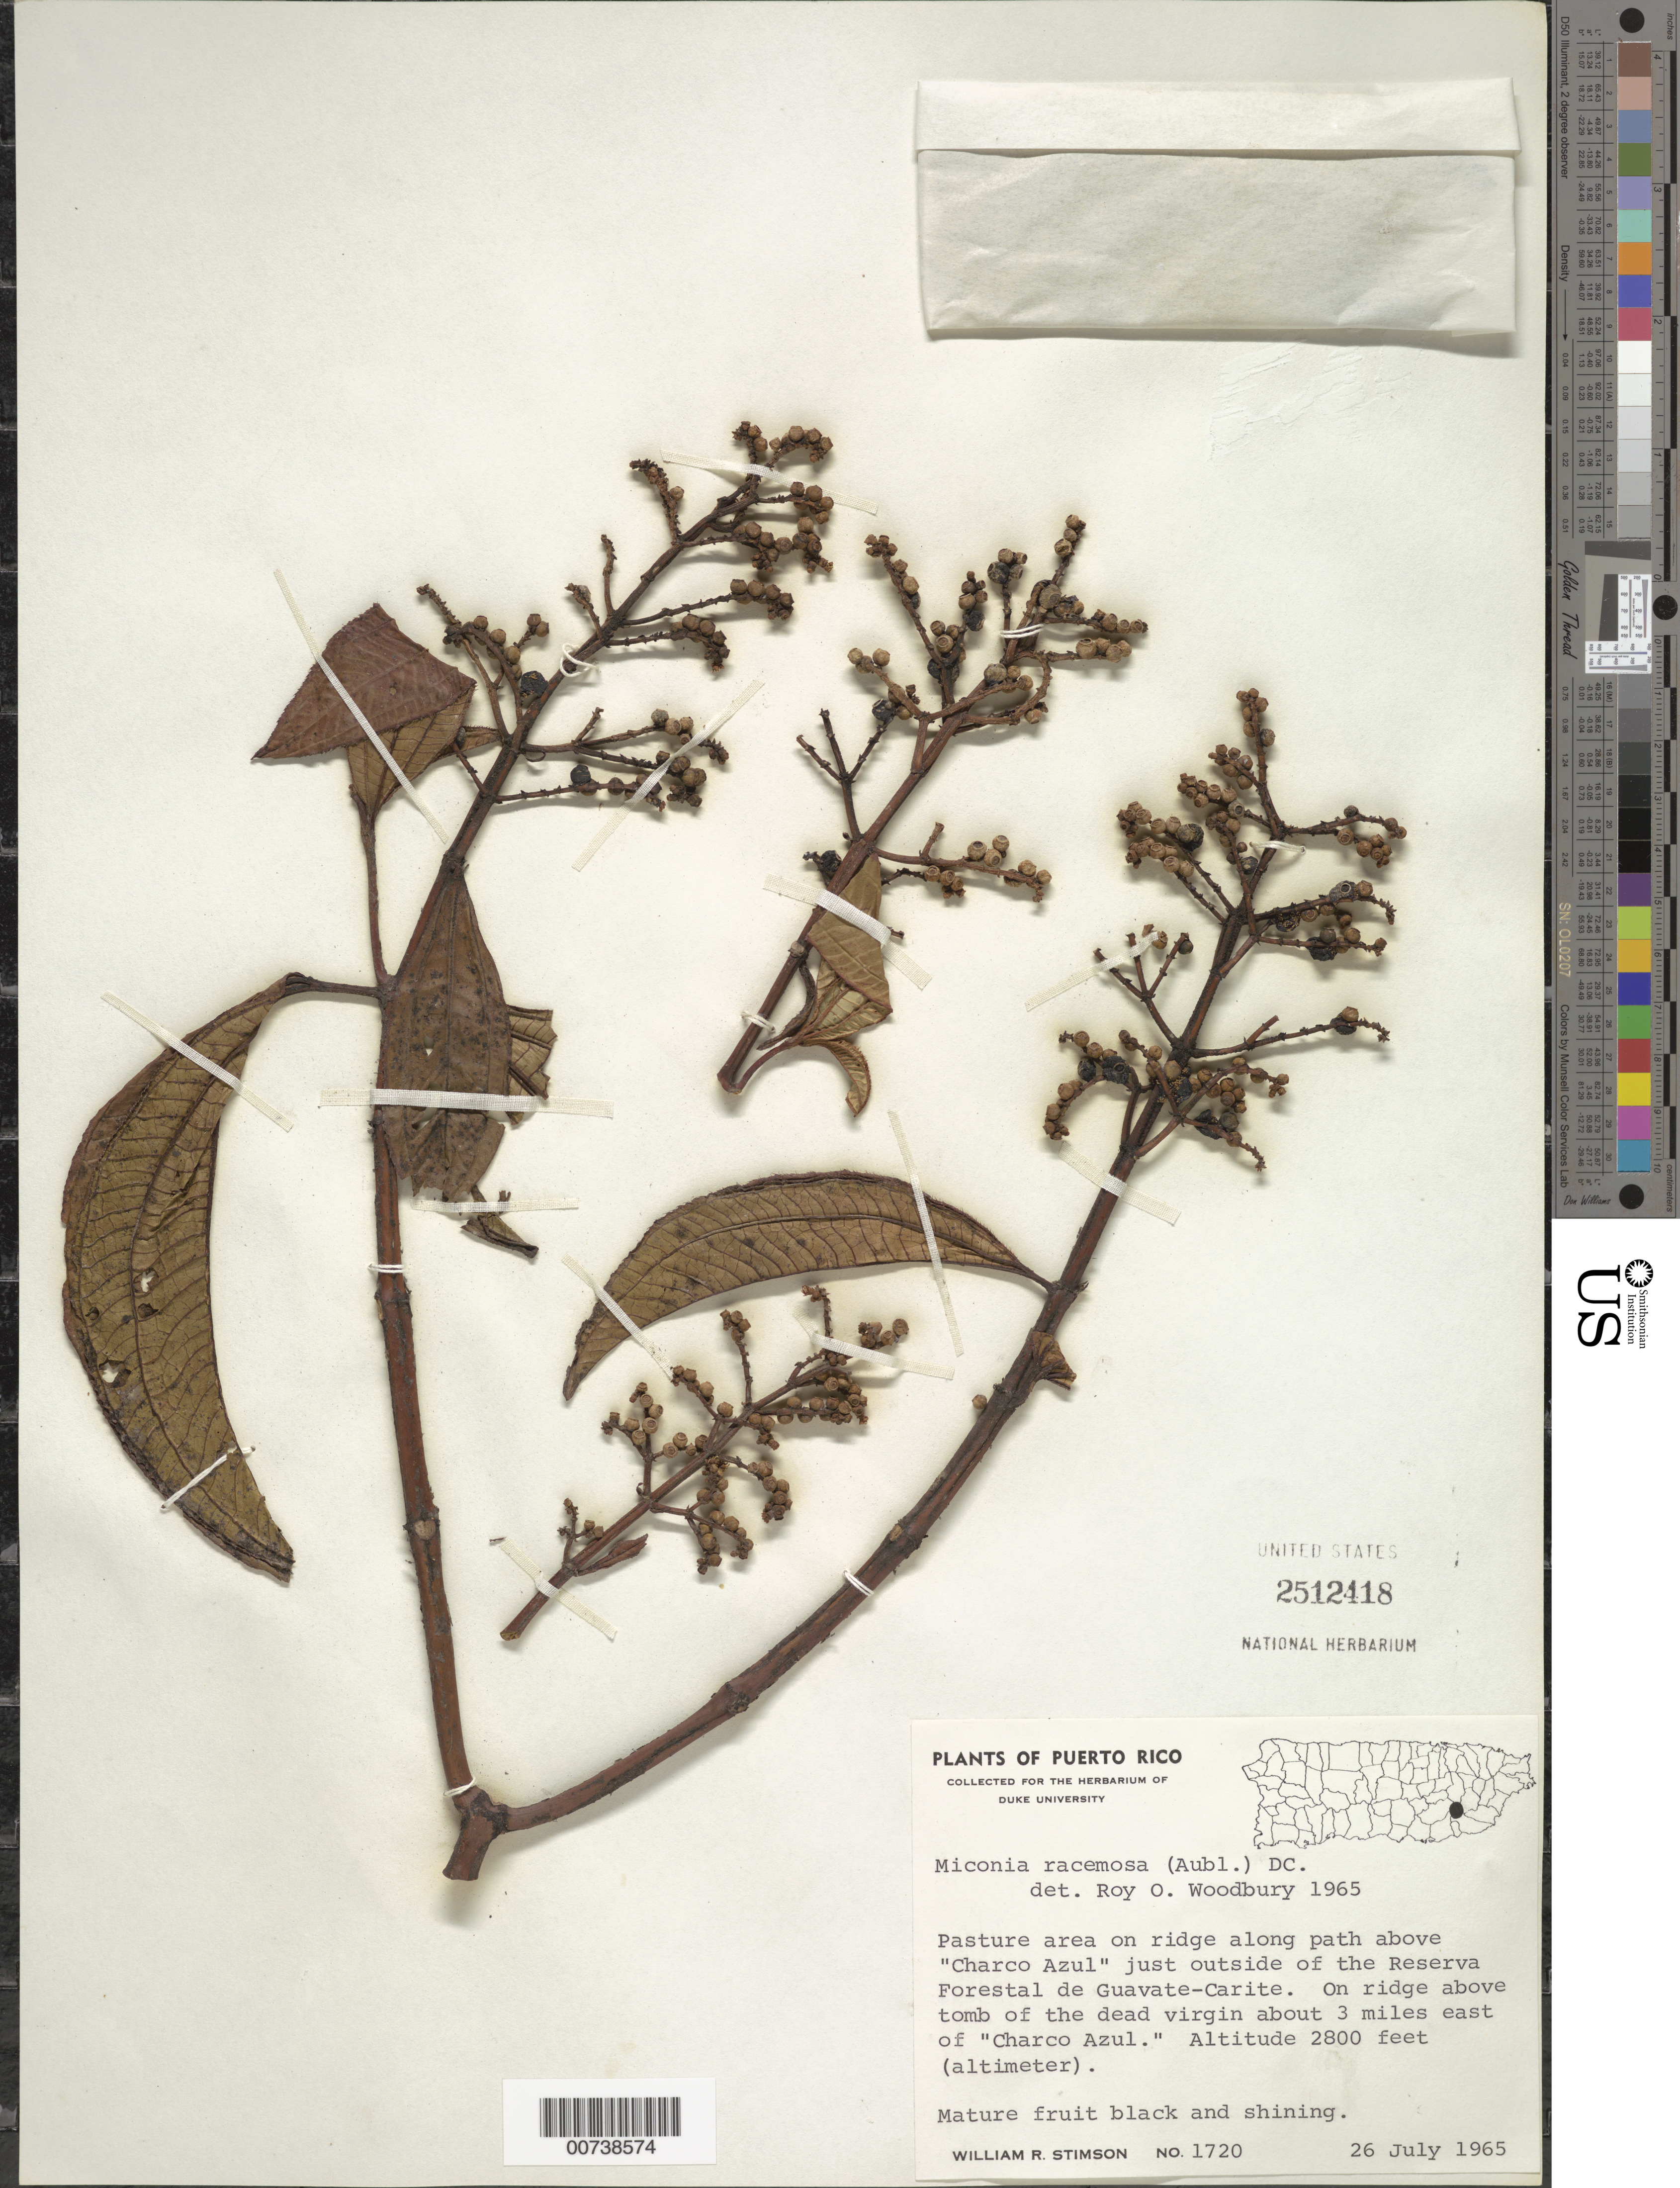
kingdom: Plantae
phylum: Tracheophyta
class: Magnoliopsida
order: Myrtales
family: Melastomataceae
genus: Miconia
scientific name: Miconia racemosa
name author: (Aubl.) DC.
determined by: Woodbury, R. O.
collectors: W. R. Stimson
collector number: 1720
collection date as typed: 26 Jul 1965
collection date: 1965-07-26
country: Puerto Rico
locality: Pasture area on ridge along path above "Charco Azul" just outside of the Reserva Forestal de Guavate-Carite.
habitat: On ridge above tomb of the dead virgin about 3 miles east of "Charco Azul"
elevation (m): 853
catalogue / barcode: US 2512418